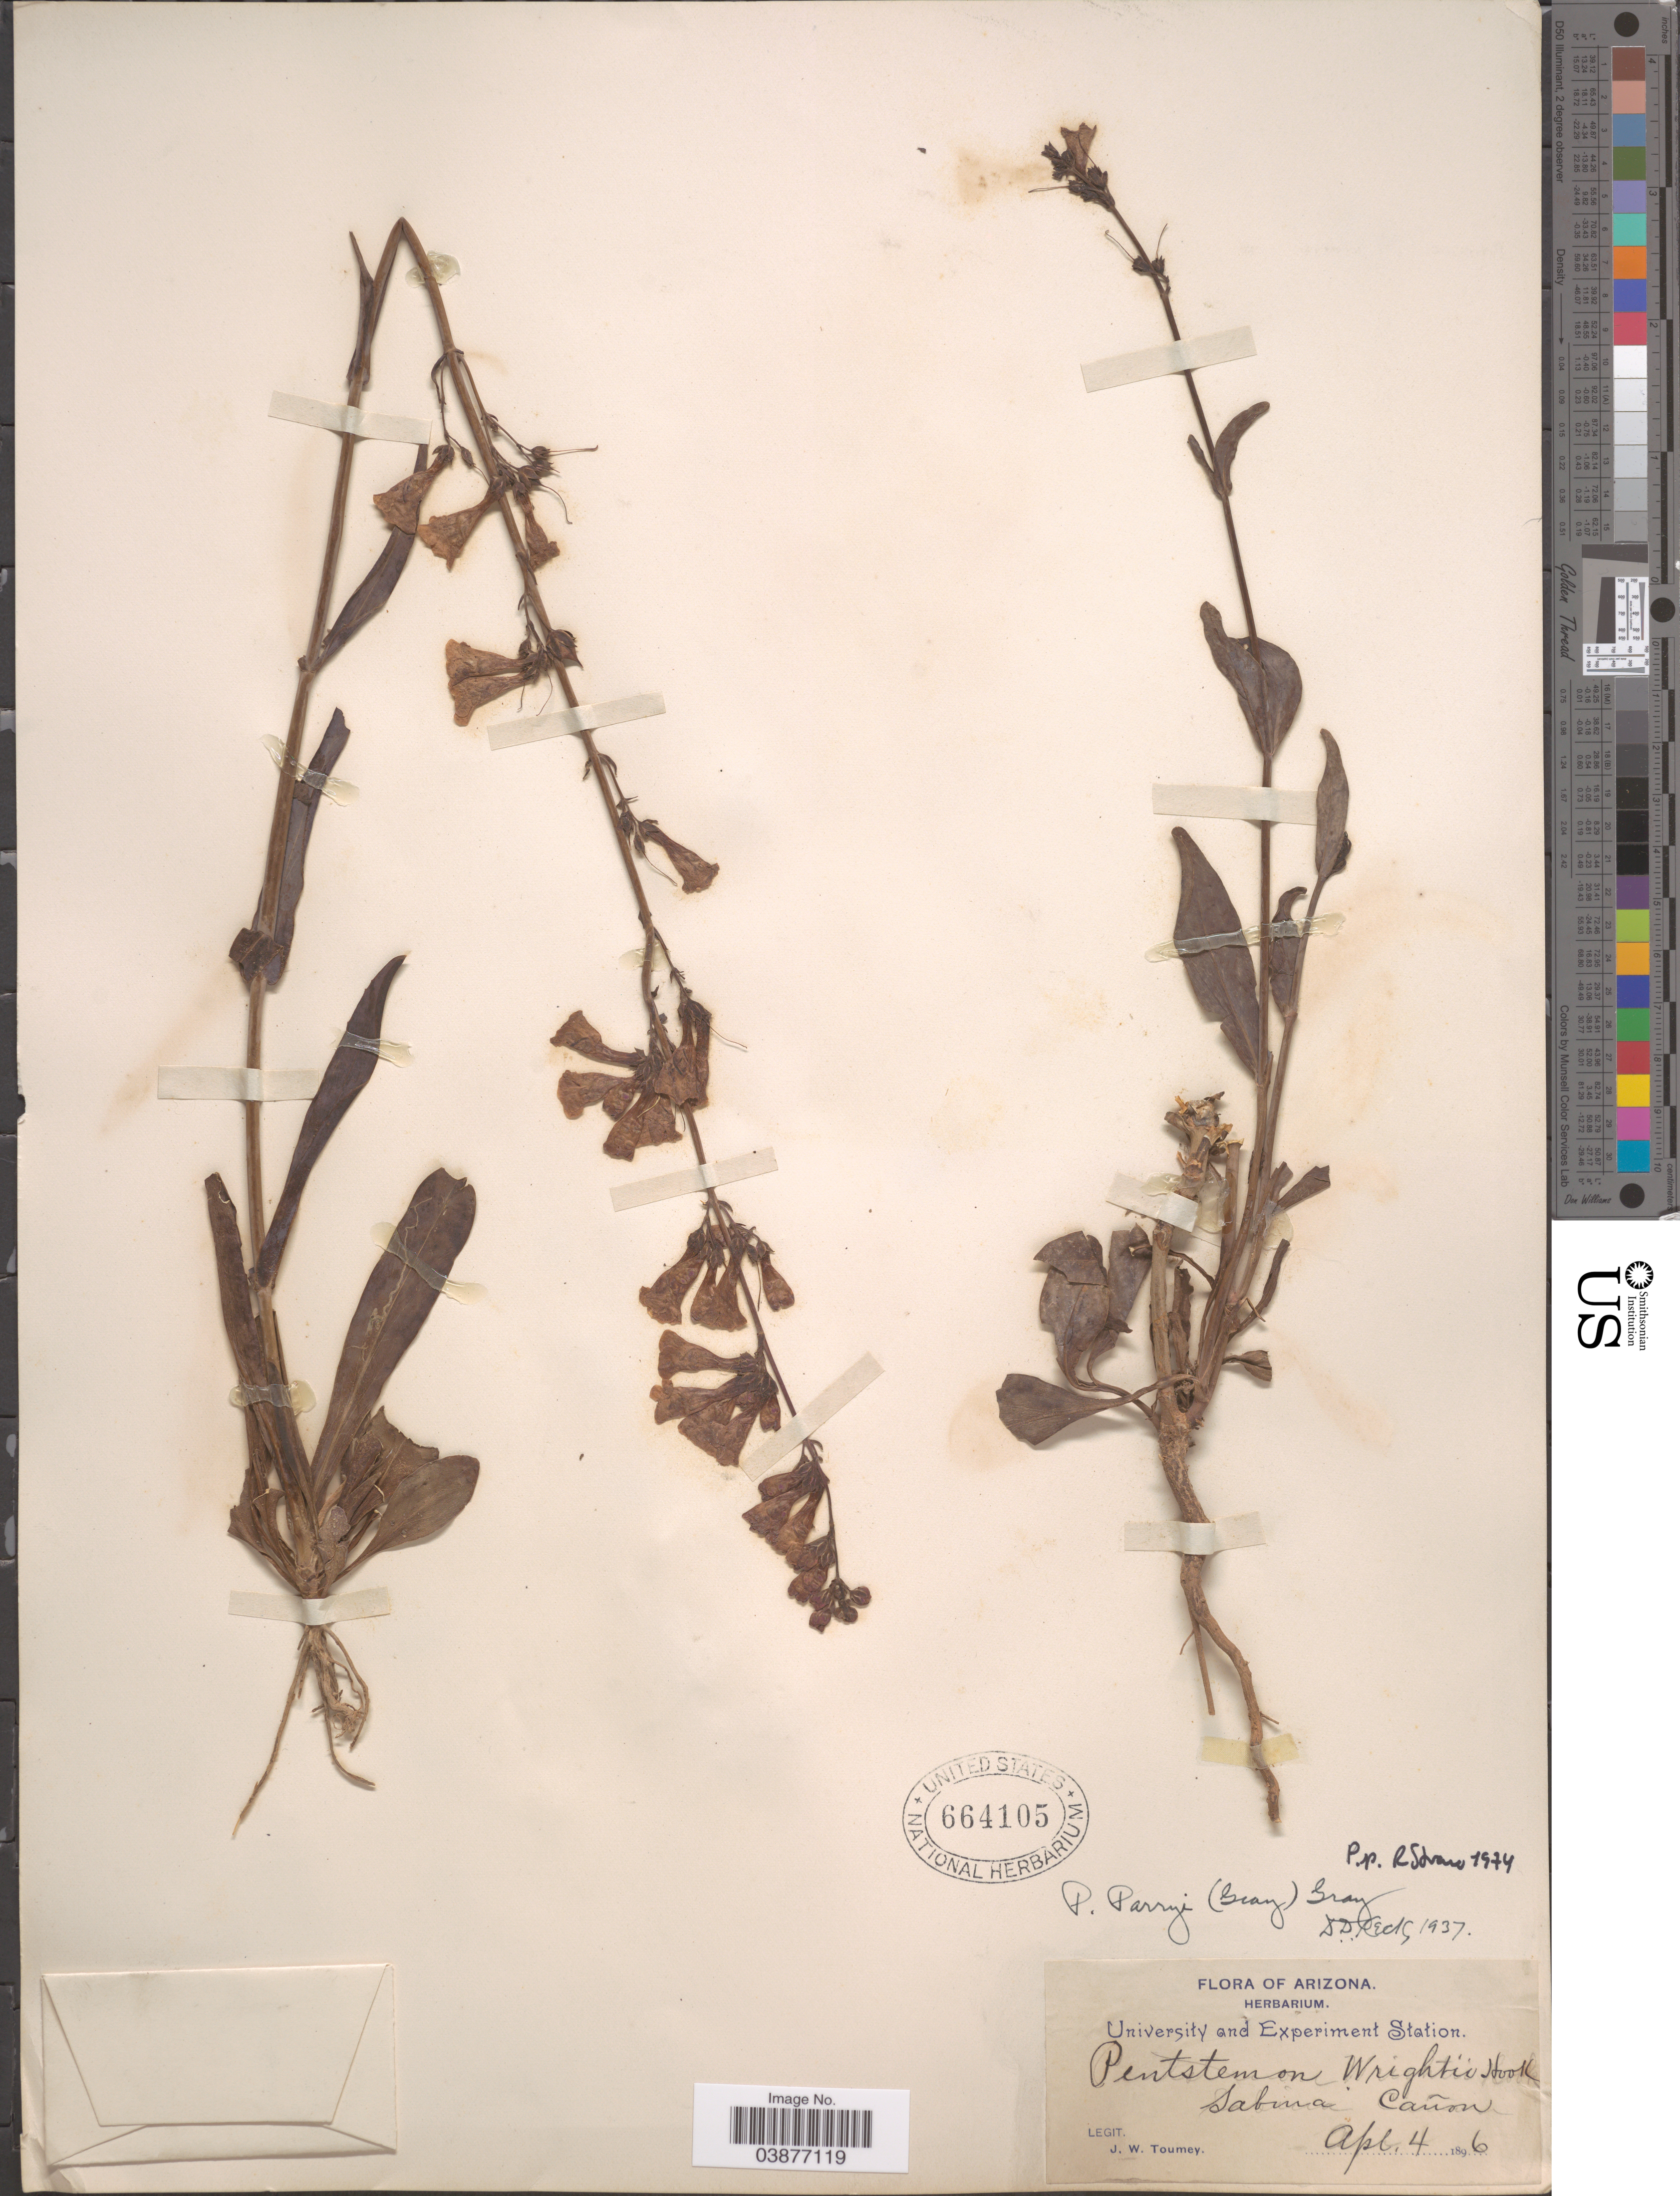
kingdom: Plantae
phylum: Tracheophyta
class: Magnoliopsida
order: Lamiales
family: Plantaginaceae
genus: Penstemon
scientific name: Penstemon parryi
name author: A. Gray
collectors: J. W. Toumey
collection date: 1896-04-04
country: United States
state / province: Arizona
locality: Sabina Cañon.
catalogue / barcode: US 664105